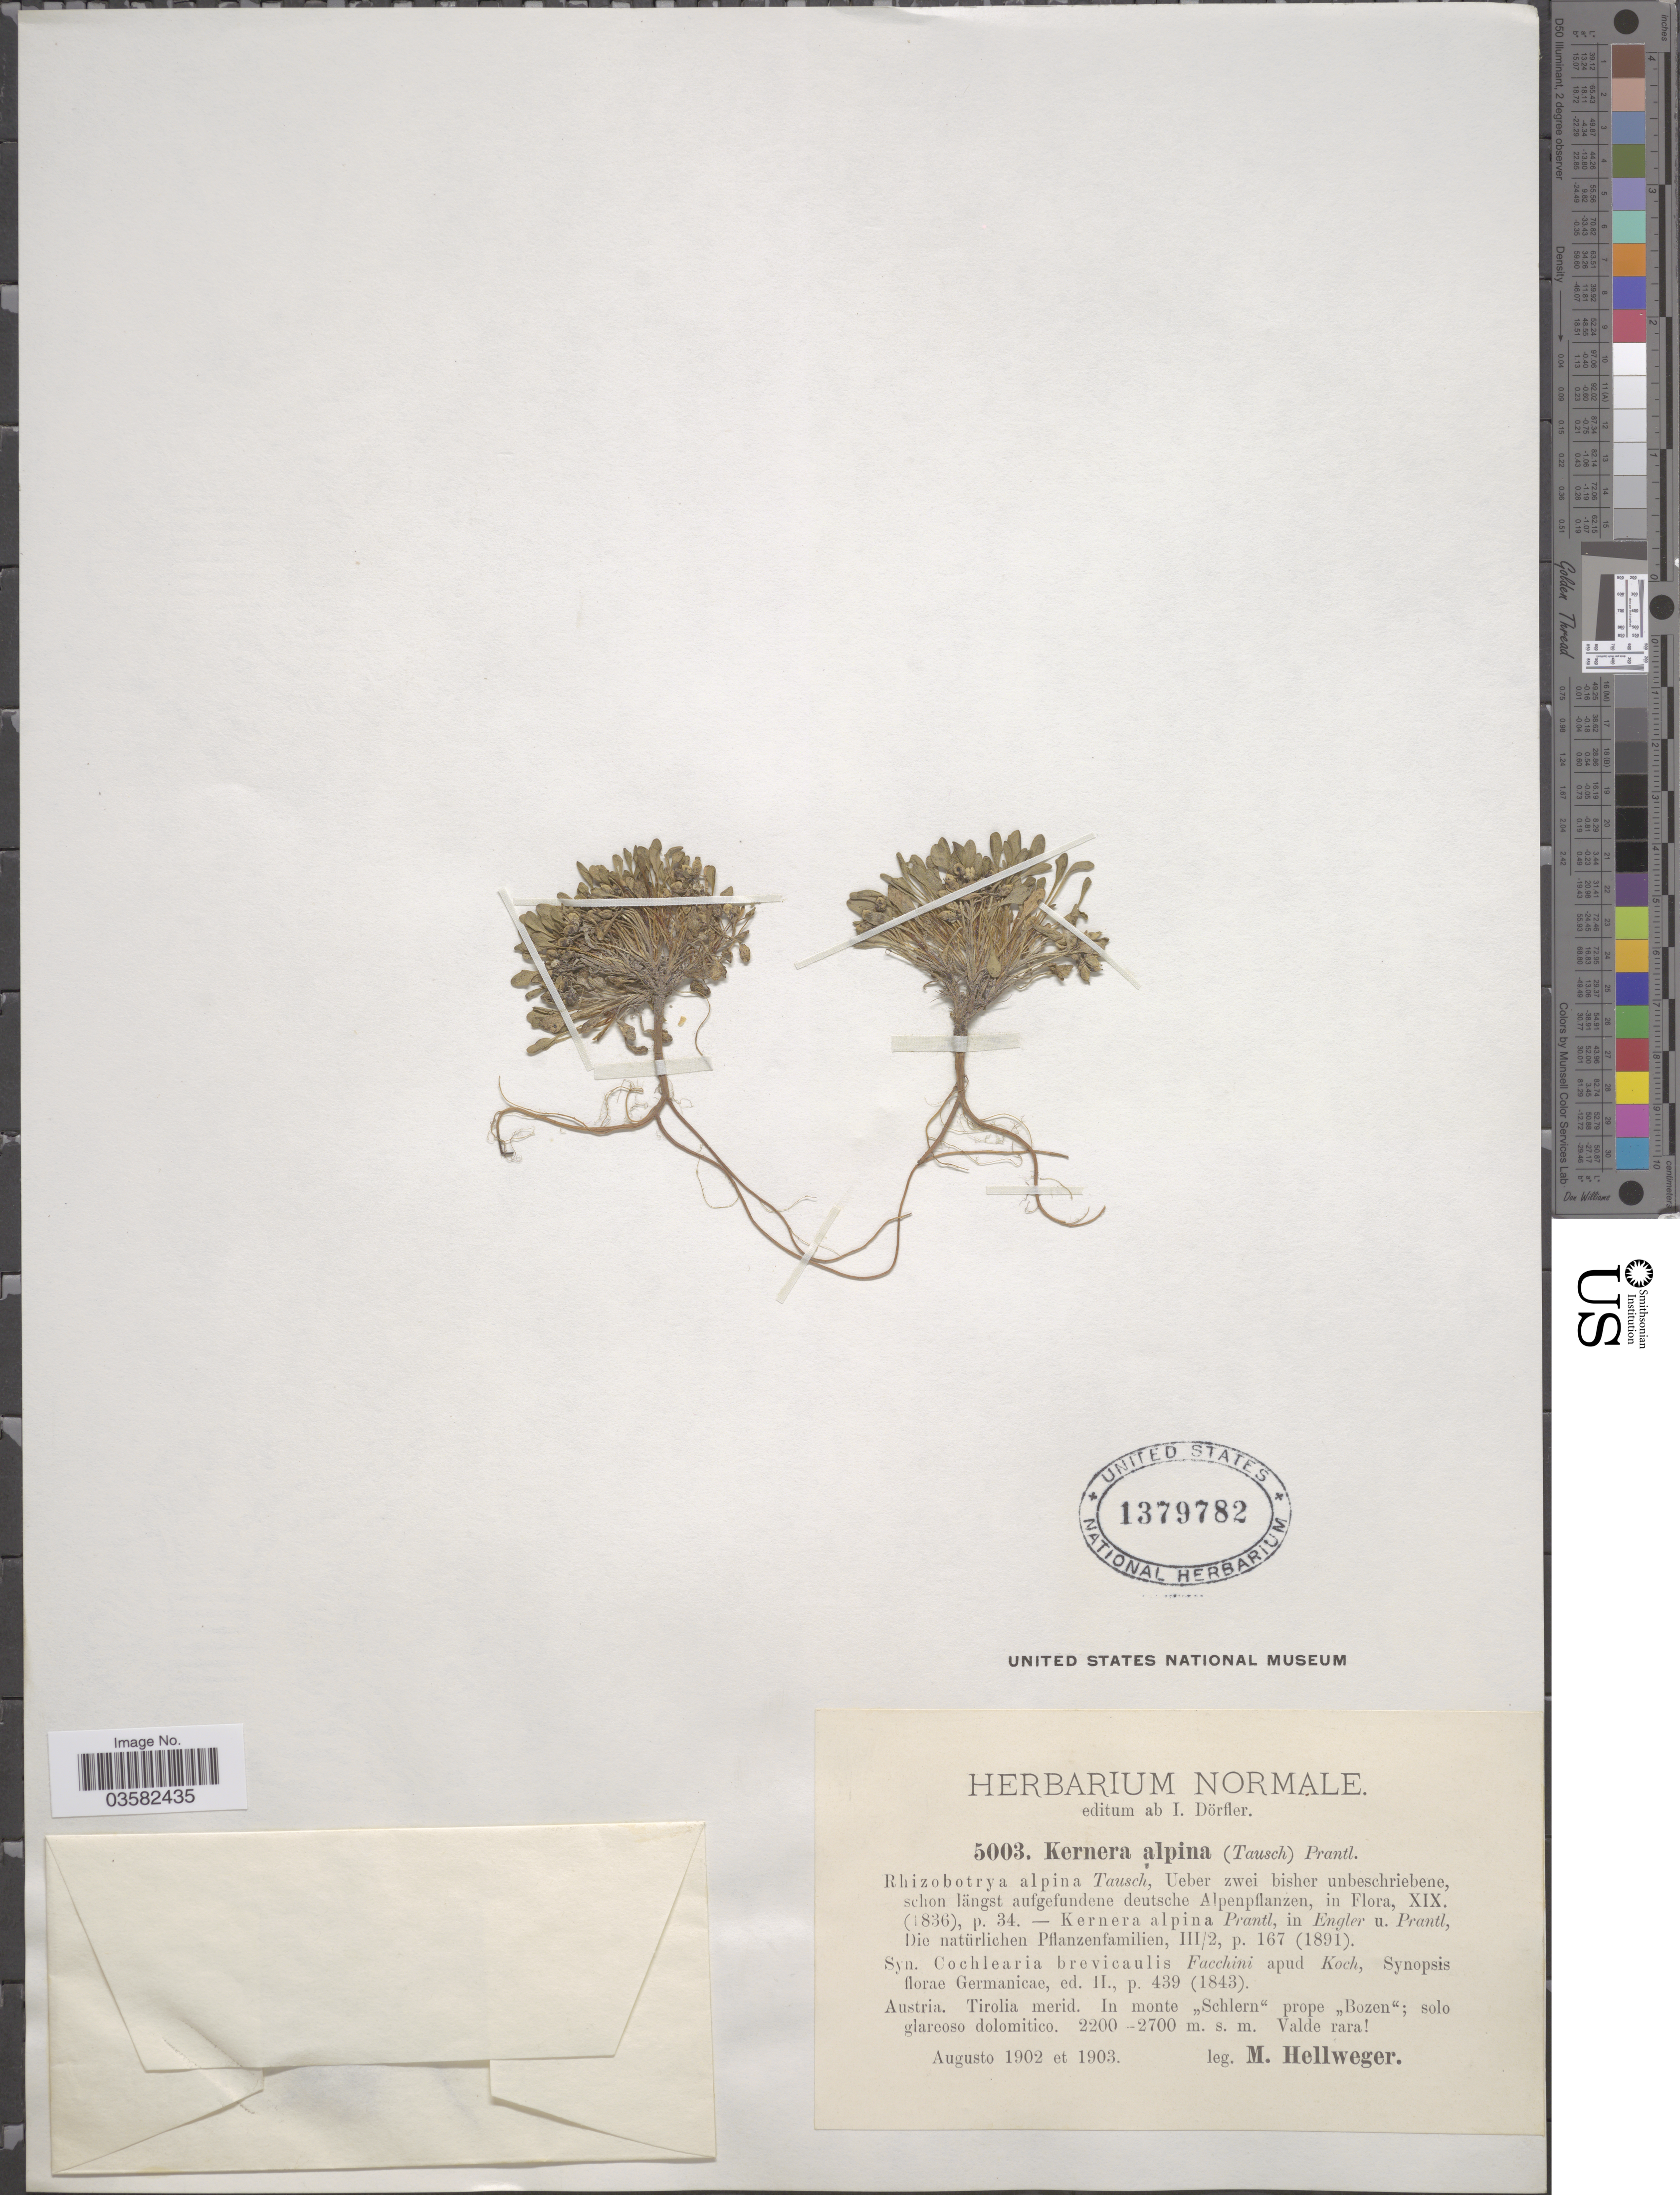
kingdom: Plantae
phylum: Tracheophyta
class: Magnoliopsida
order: Brassicales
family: Brassicaceae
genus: Kernera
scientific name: Kernera alpina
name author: (Tausch) Prantl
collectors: M. Hellweger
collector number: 5003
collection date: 1902-08/1903-08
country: Austria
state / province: Tirol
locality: Tirolia merid. In monte "Schlern" prope "Bozen"; solo glareoso dolomitico. Valde rara [illegible text].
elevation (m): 2200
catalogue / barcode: US 1379782